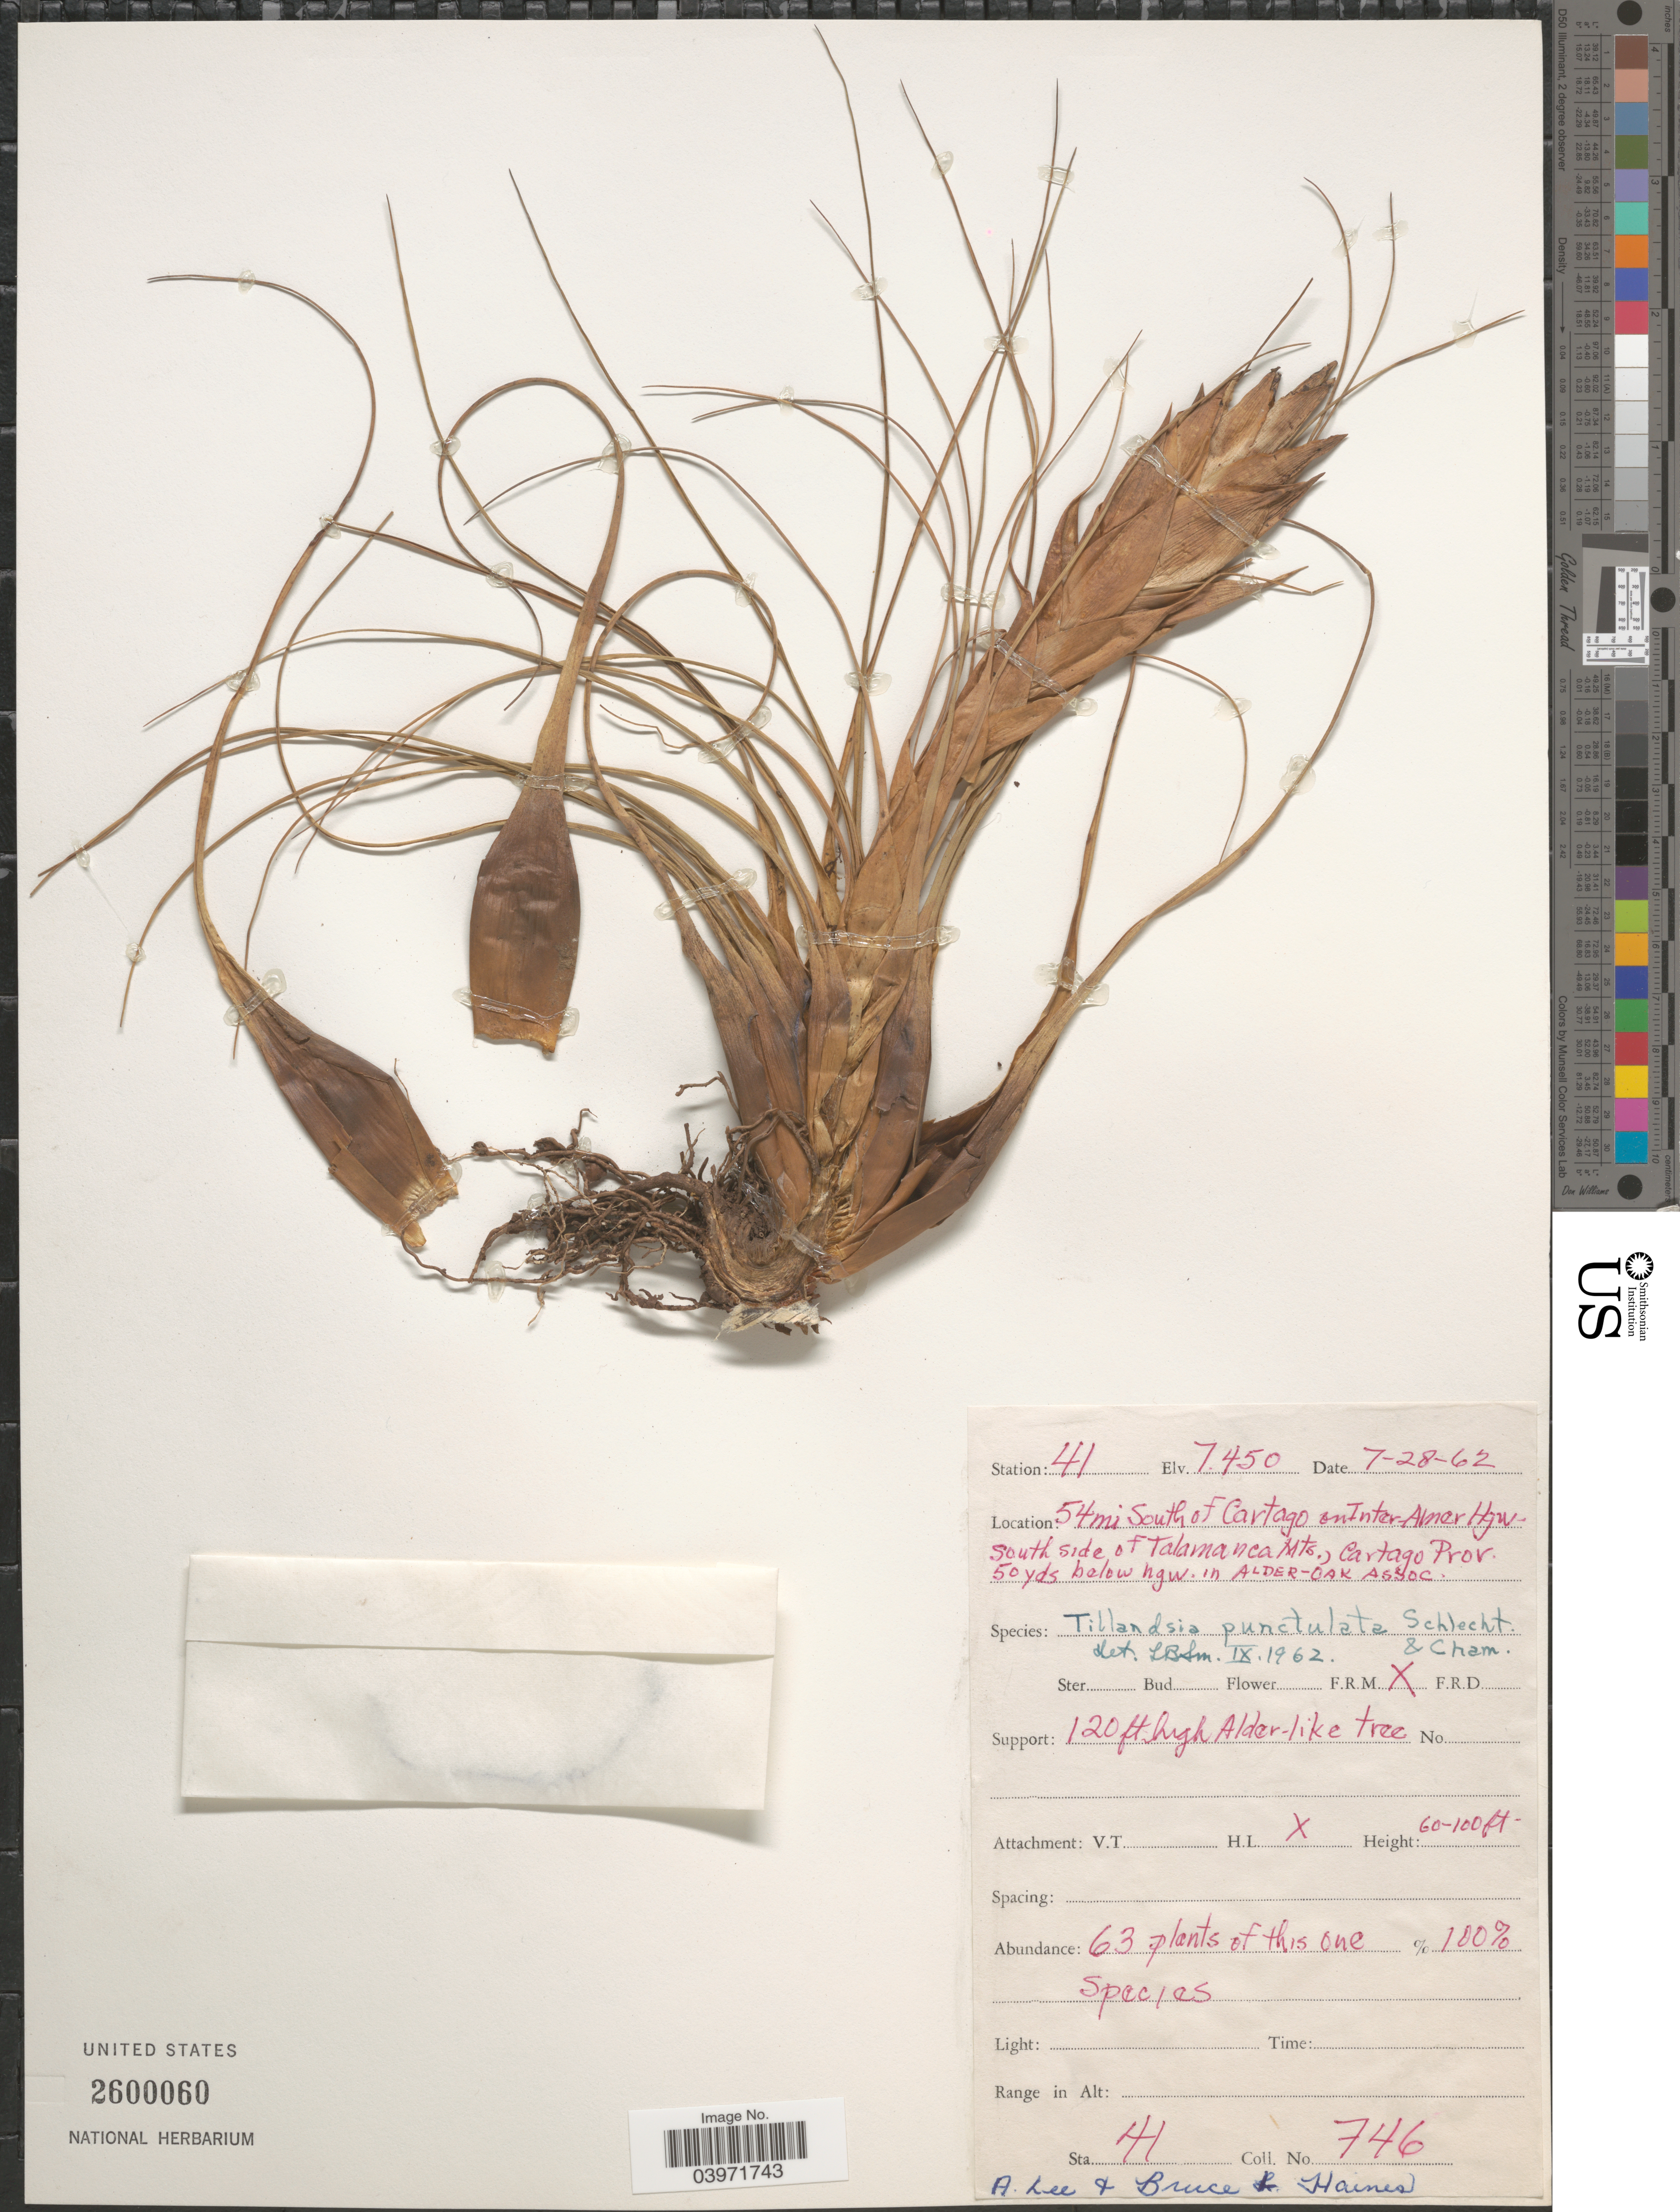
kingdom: Plantae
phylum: Tracheophyta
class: Liliopsida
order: Poales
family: Bromeliaceae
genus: Tillandsia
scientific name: Tillandsia punctulata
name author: Schltdl. & Cham.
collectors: A. L. Haines & B. L. Haines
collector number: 746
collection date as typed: Transcribed d/m/y: 28/7/62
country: Costa Rica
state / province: Cartago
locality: Station: 41. 54 mi South of Cartago on Inter-Amer Hgw - South side of Talamanca Mts., Cartago Prov. 50 yds below hgw. in Alder-Oak Assoc.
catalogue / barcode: US 2600060